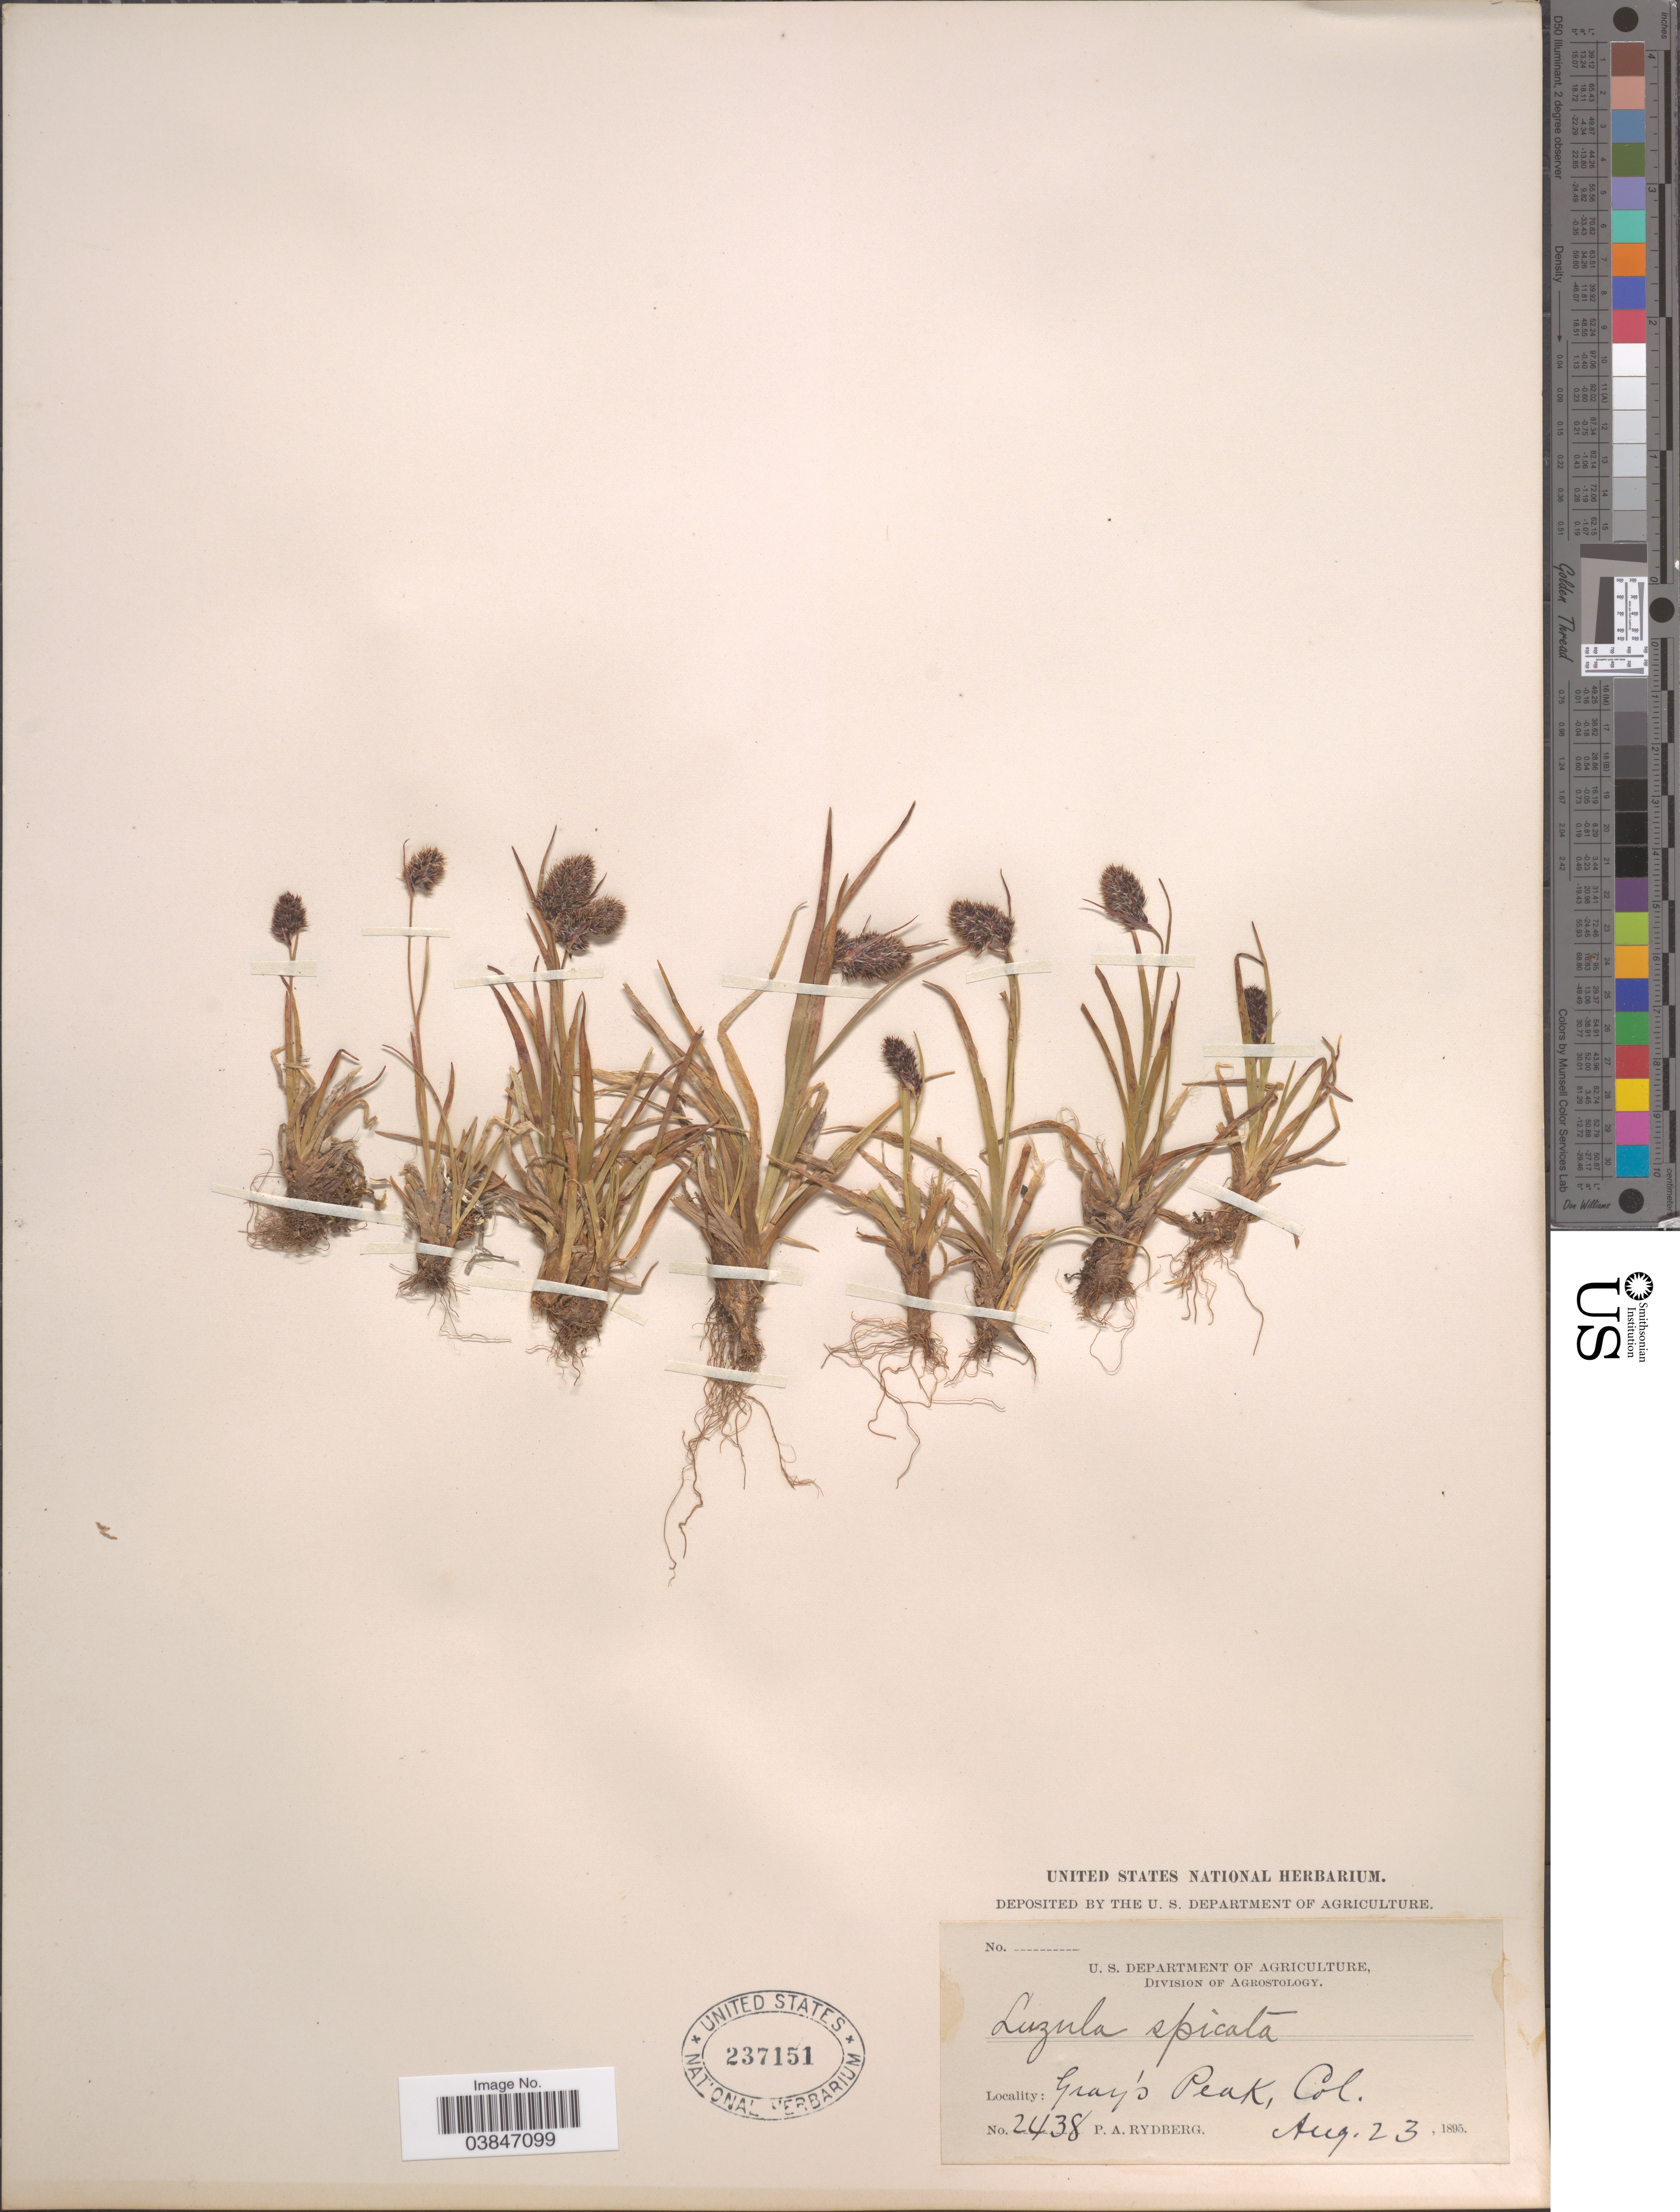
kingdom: Plantae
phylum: Tracheophyta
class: Liliopsida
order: Poales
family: Juncaceae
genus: Luzula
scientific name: Luzula spicata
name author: (L.) DC.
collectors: P. A. Rydberg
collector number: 2438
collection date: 1895-08-23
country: United States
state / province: Colorado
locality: Gray's Peak.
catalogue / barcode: US 237151